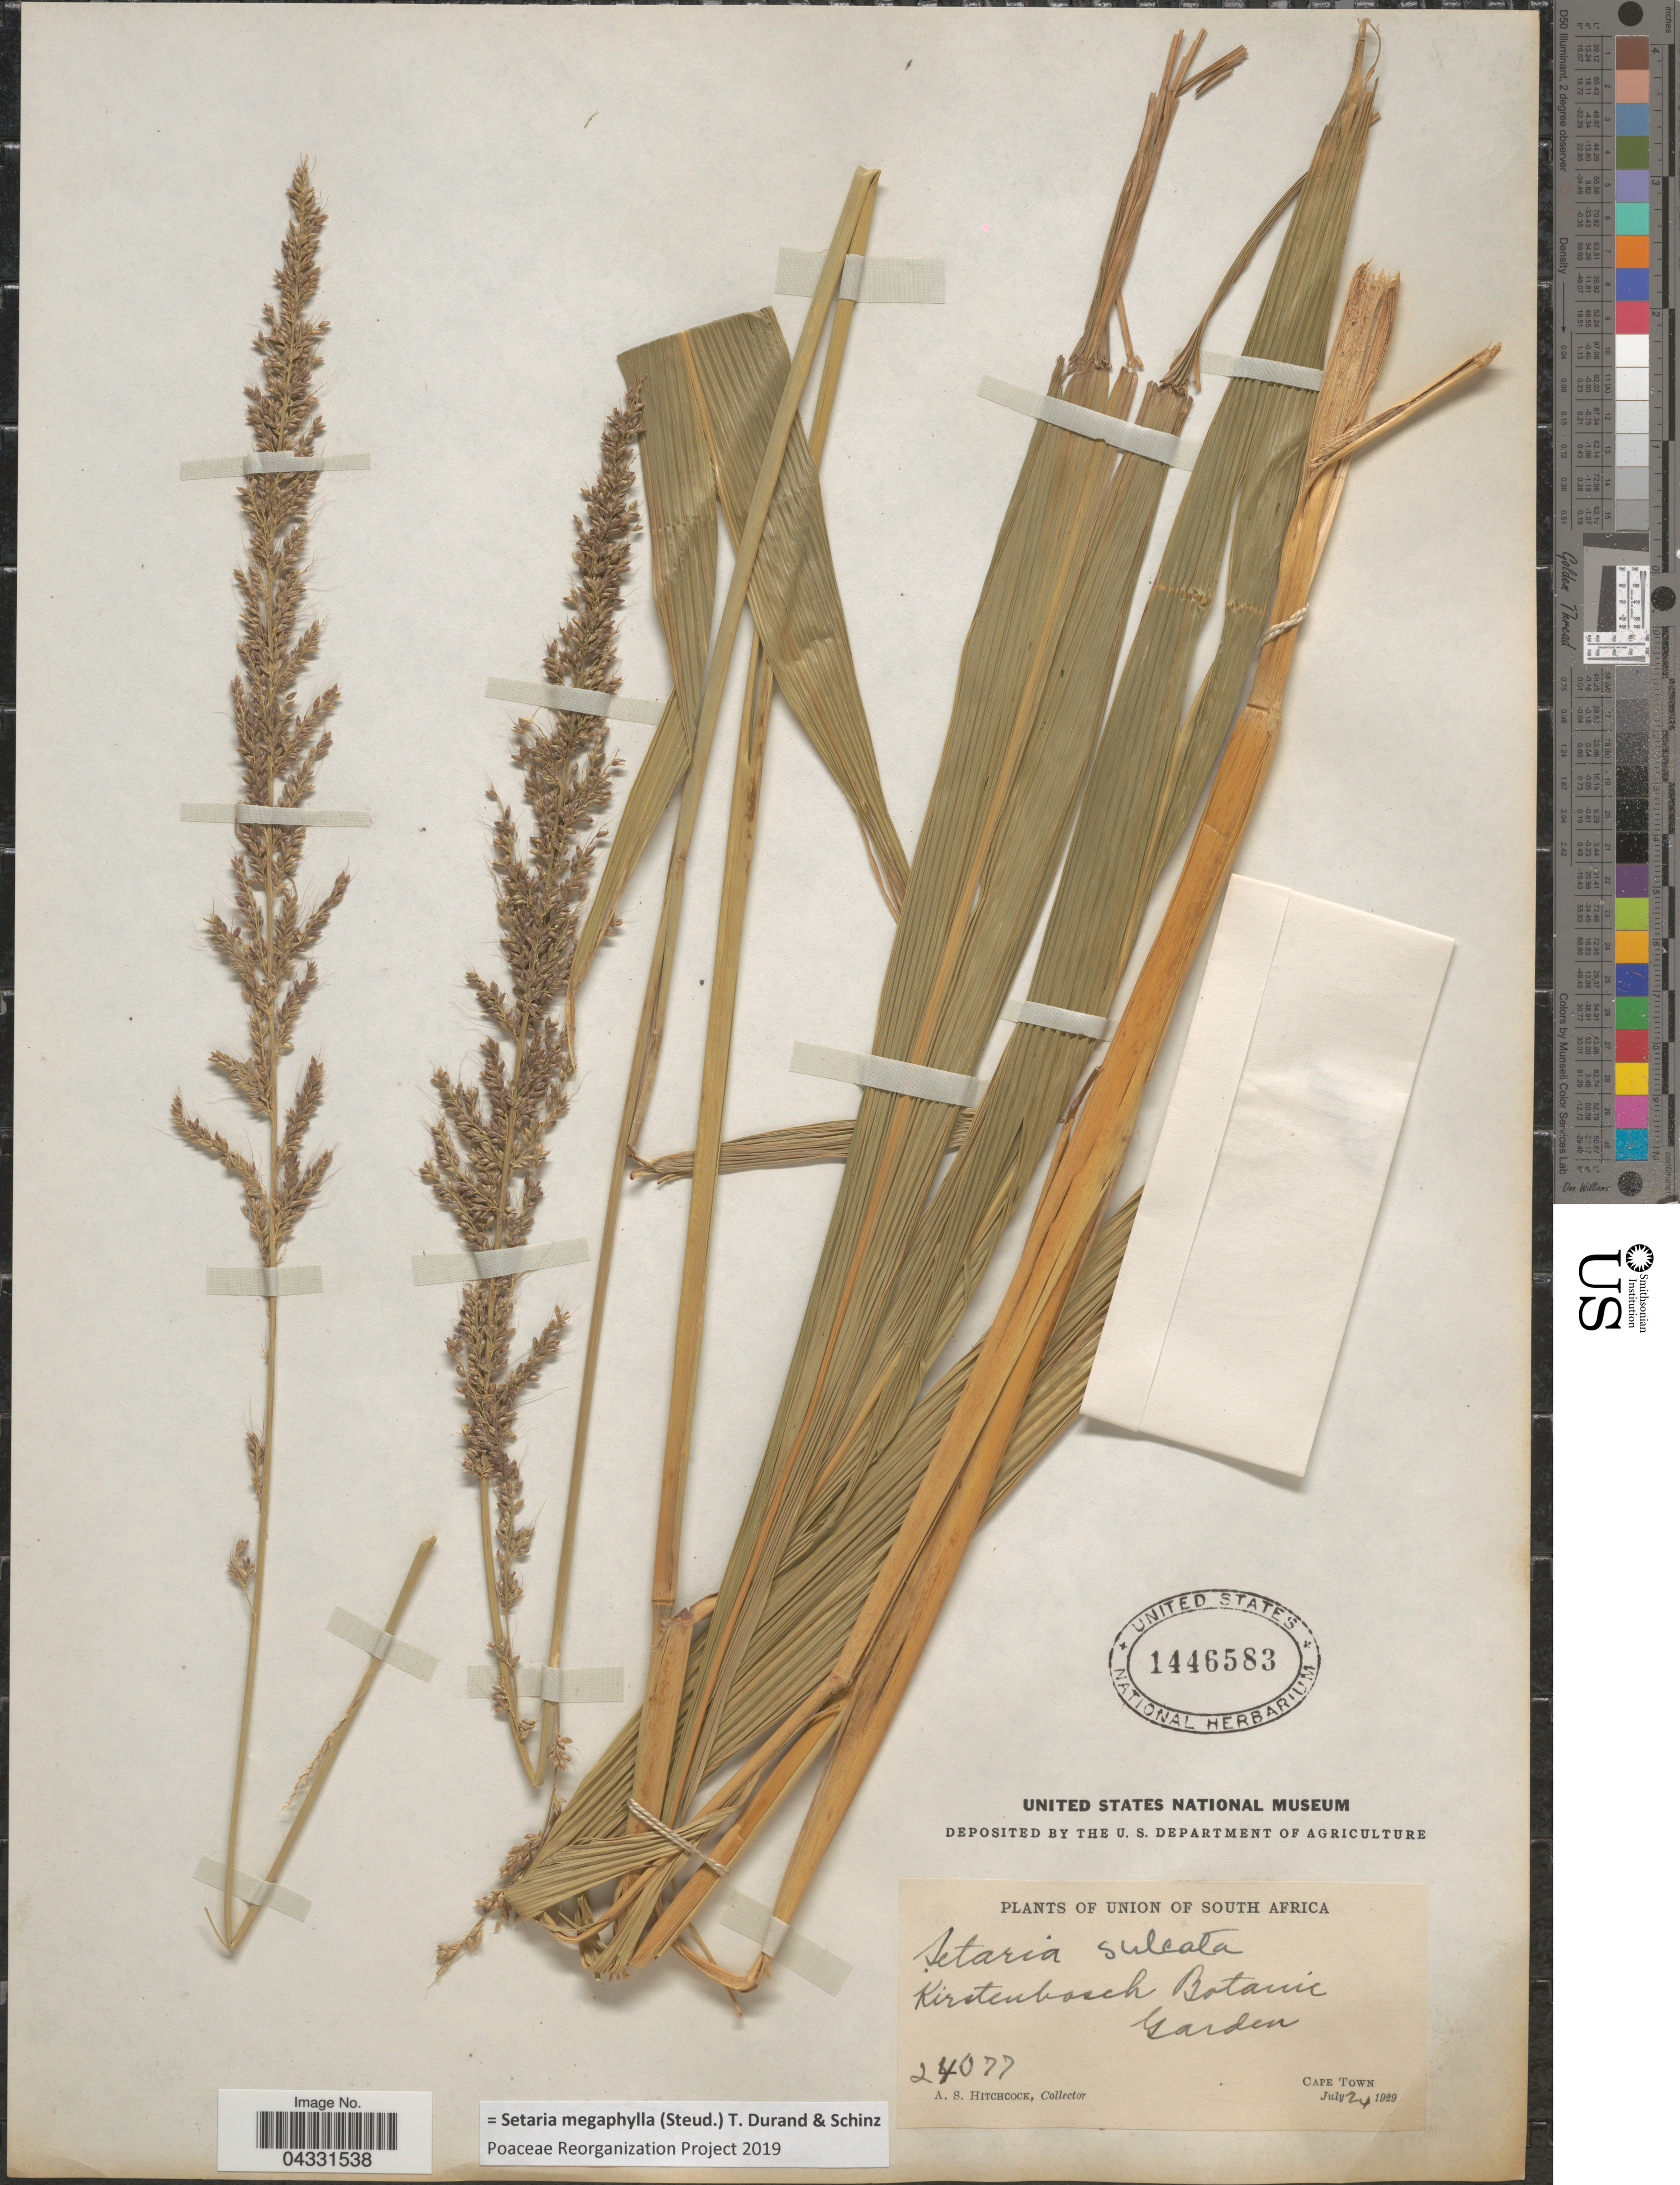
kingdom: Plantae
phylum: Tracheophyta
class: Liliopsida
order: Poales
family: Poaceae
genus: Setaria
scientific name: Setaria megaphylla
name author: (Steud.) Durieu & Schinz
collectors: A. S. Hitchcock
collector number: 24077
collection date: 1929-07-24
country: South Africa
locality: Union of South Africa. Kirstenbosch Botanic Garden. Cape Town.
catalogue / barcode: US 1446583